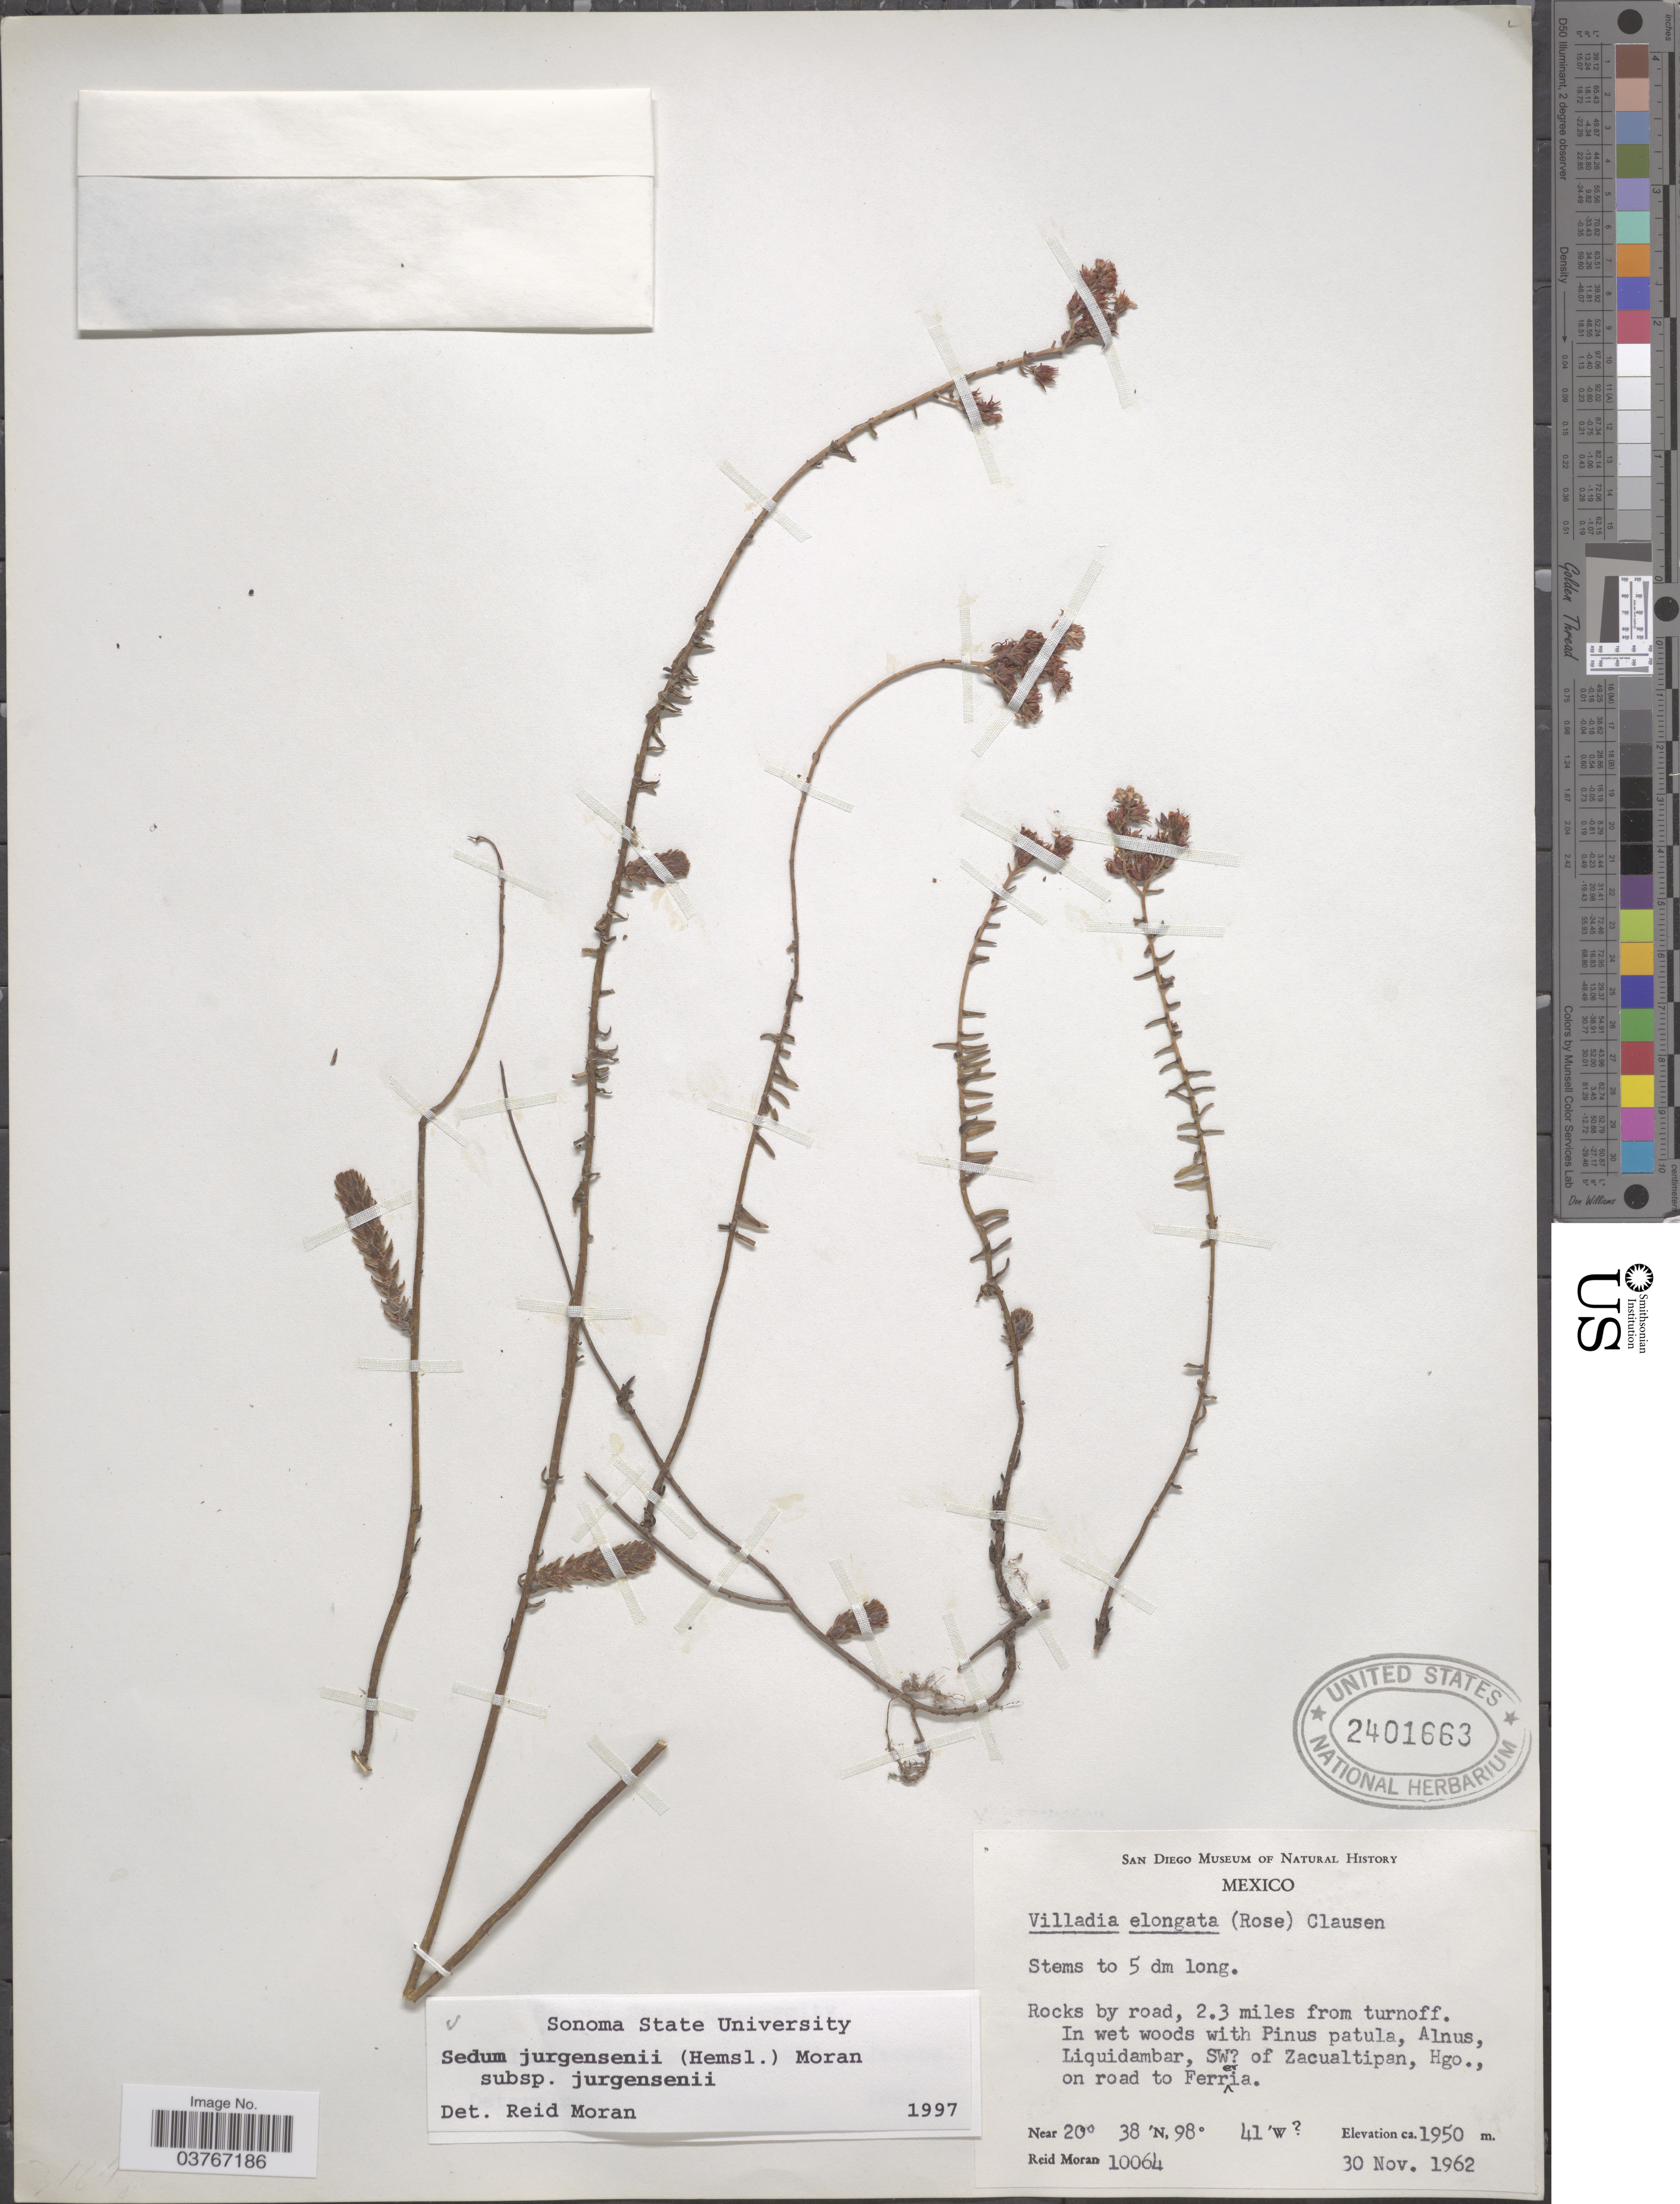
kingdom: Plantae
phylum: Tracheophyta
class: Magnoliopsida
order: Saxifragales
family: Crassulaceae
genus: Sedum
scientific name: Sedum jurgensenii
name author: (Hemsl.) Moran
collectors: R. Moran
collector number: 10064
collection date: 1962-11-30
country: Mexico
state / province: Hidalgo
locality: Rocks by road, 2.3 miles from turnoff. Liquidambar, SW [unsure placement] of Zacualtipan, on road to Ferreria.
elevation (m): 1950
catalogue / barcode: US 2401663